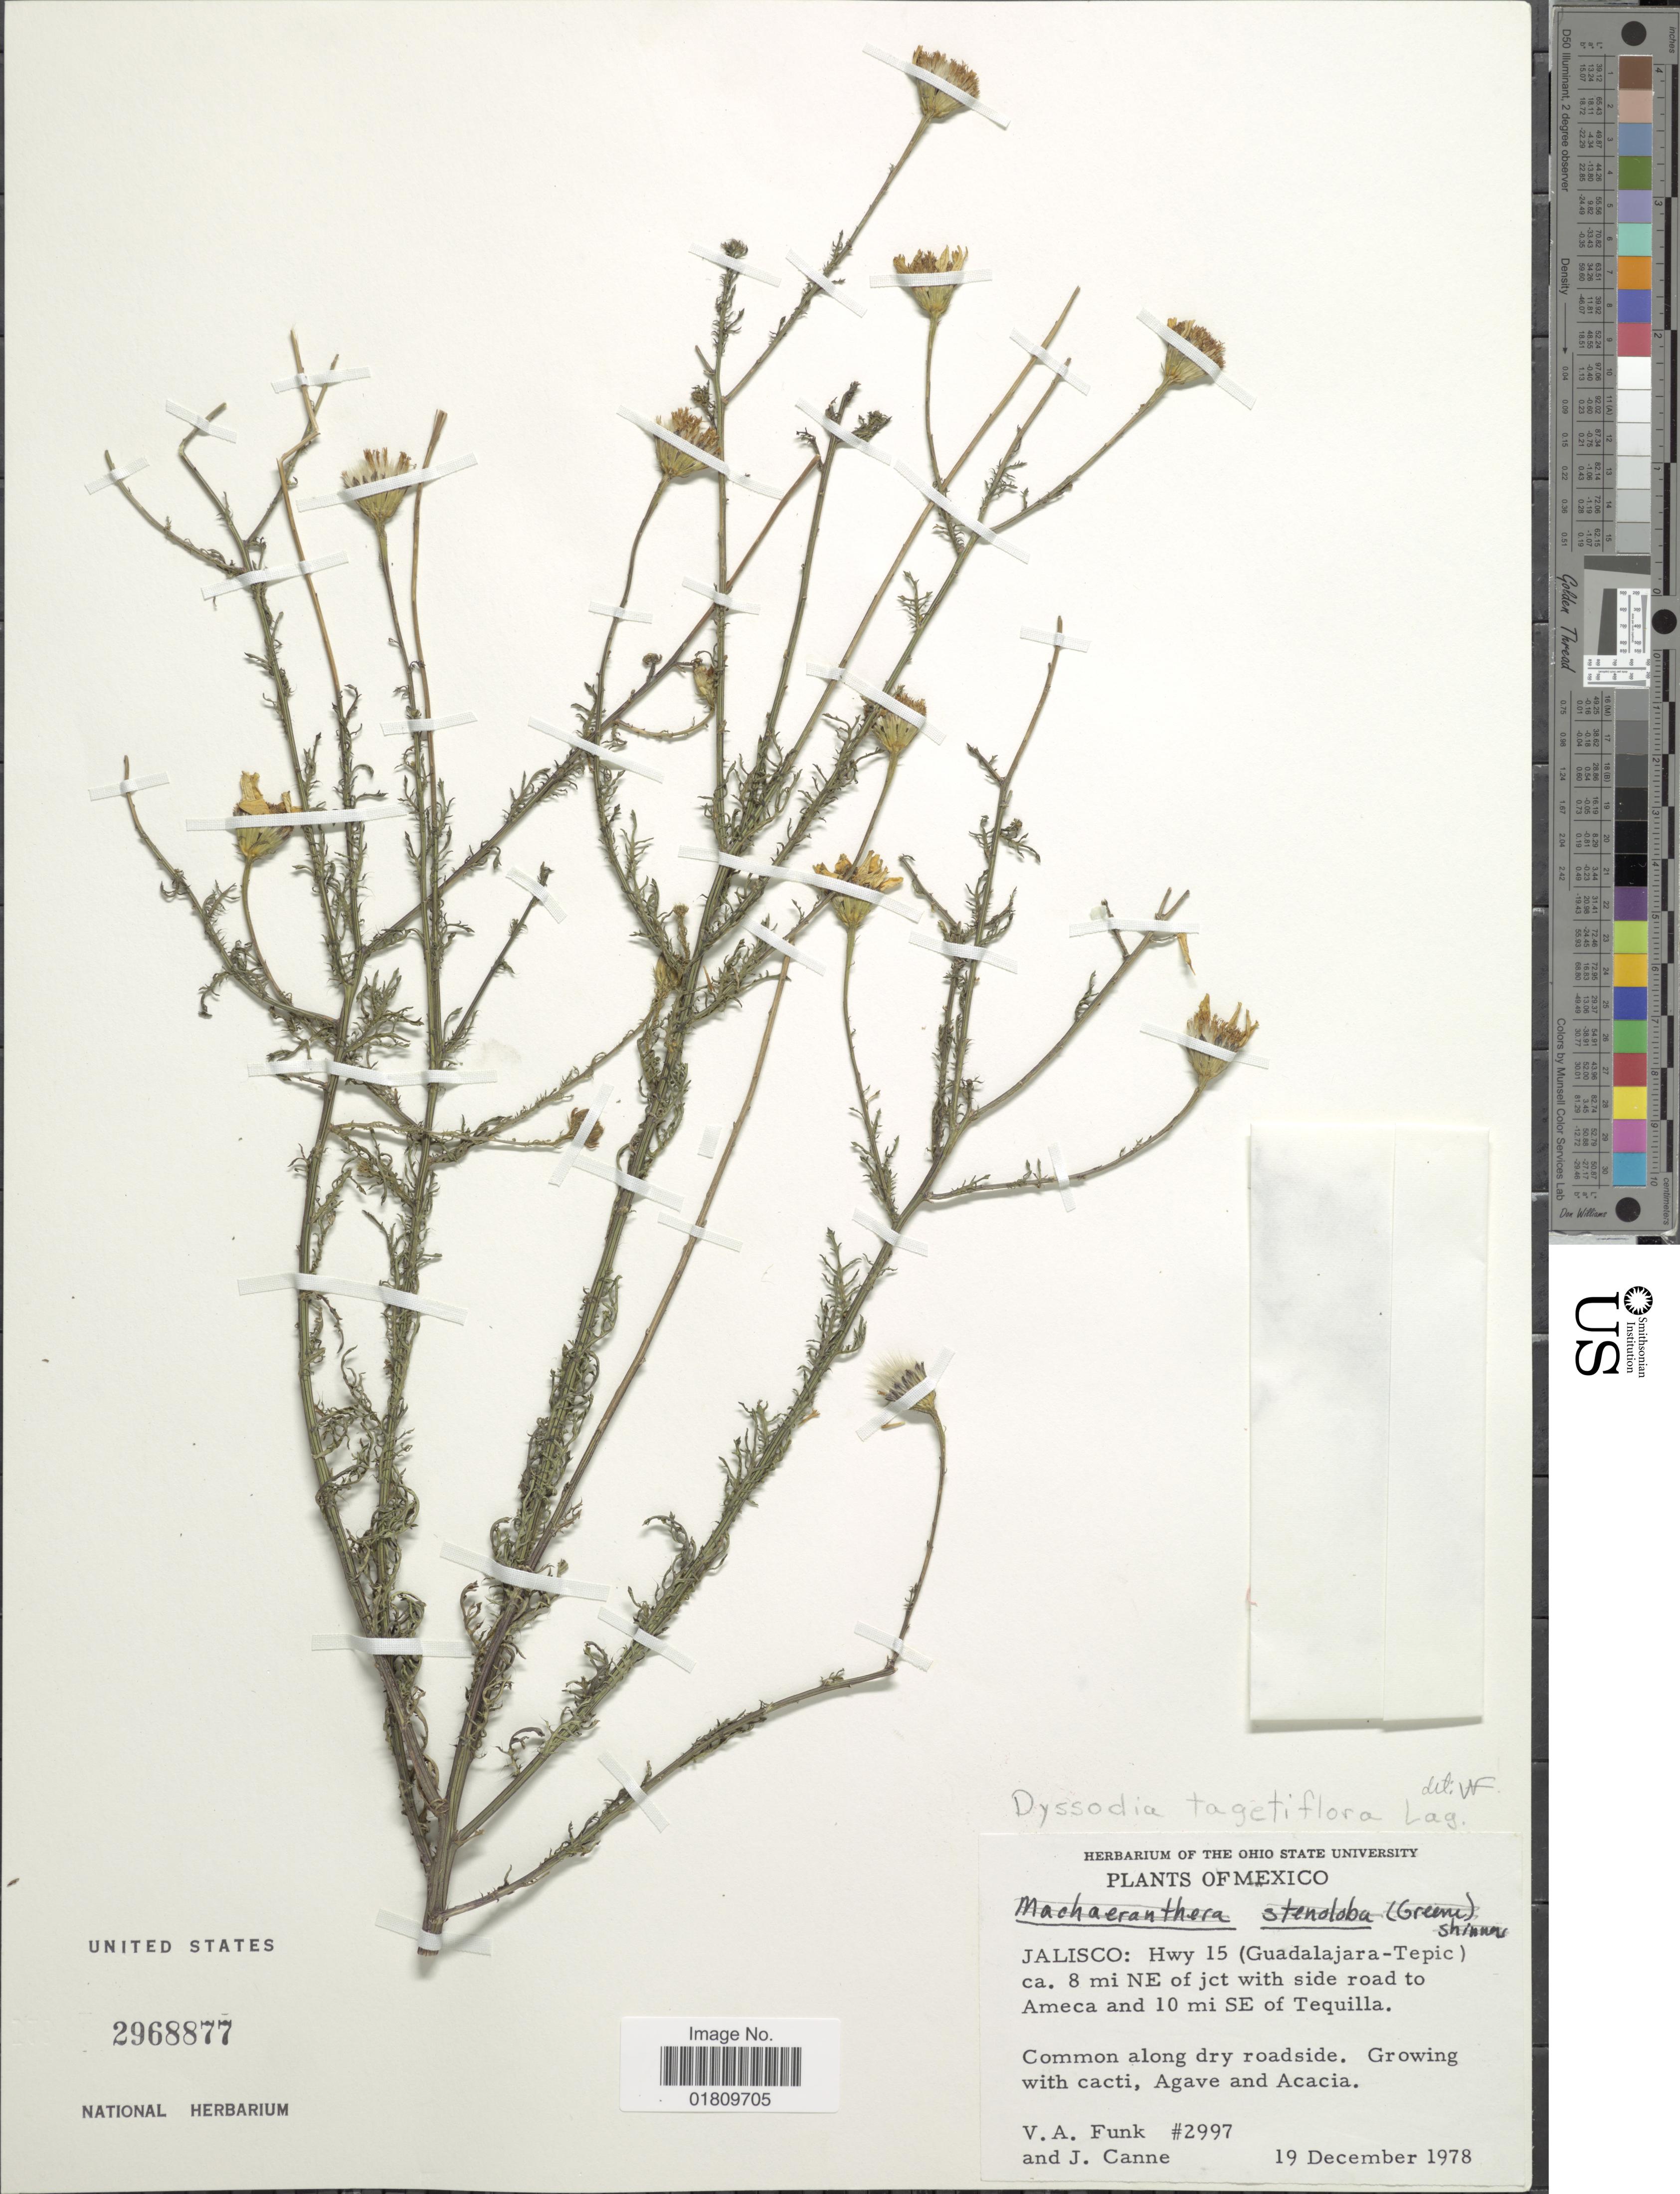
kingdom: Plantae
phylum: Tracheophyta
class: Magnoliopsida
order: Asterales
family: Asteraceae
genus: Dyssodia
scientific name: Dyssodia tagetiflora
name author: Lag.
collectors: V. Funk & J. M. Canne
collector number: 2997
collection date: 1978-12-19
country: Mexico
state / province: Jalisco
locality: Hwy 15 (Guadalajara-Tepic) ca. 8 mi NE of jct with side road to Ameca and 10 mi SE of Tequilla, common along dry roadside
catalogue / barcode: US 2968877